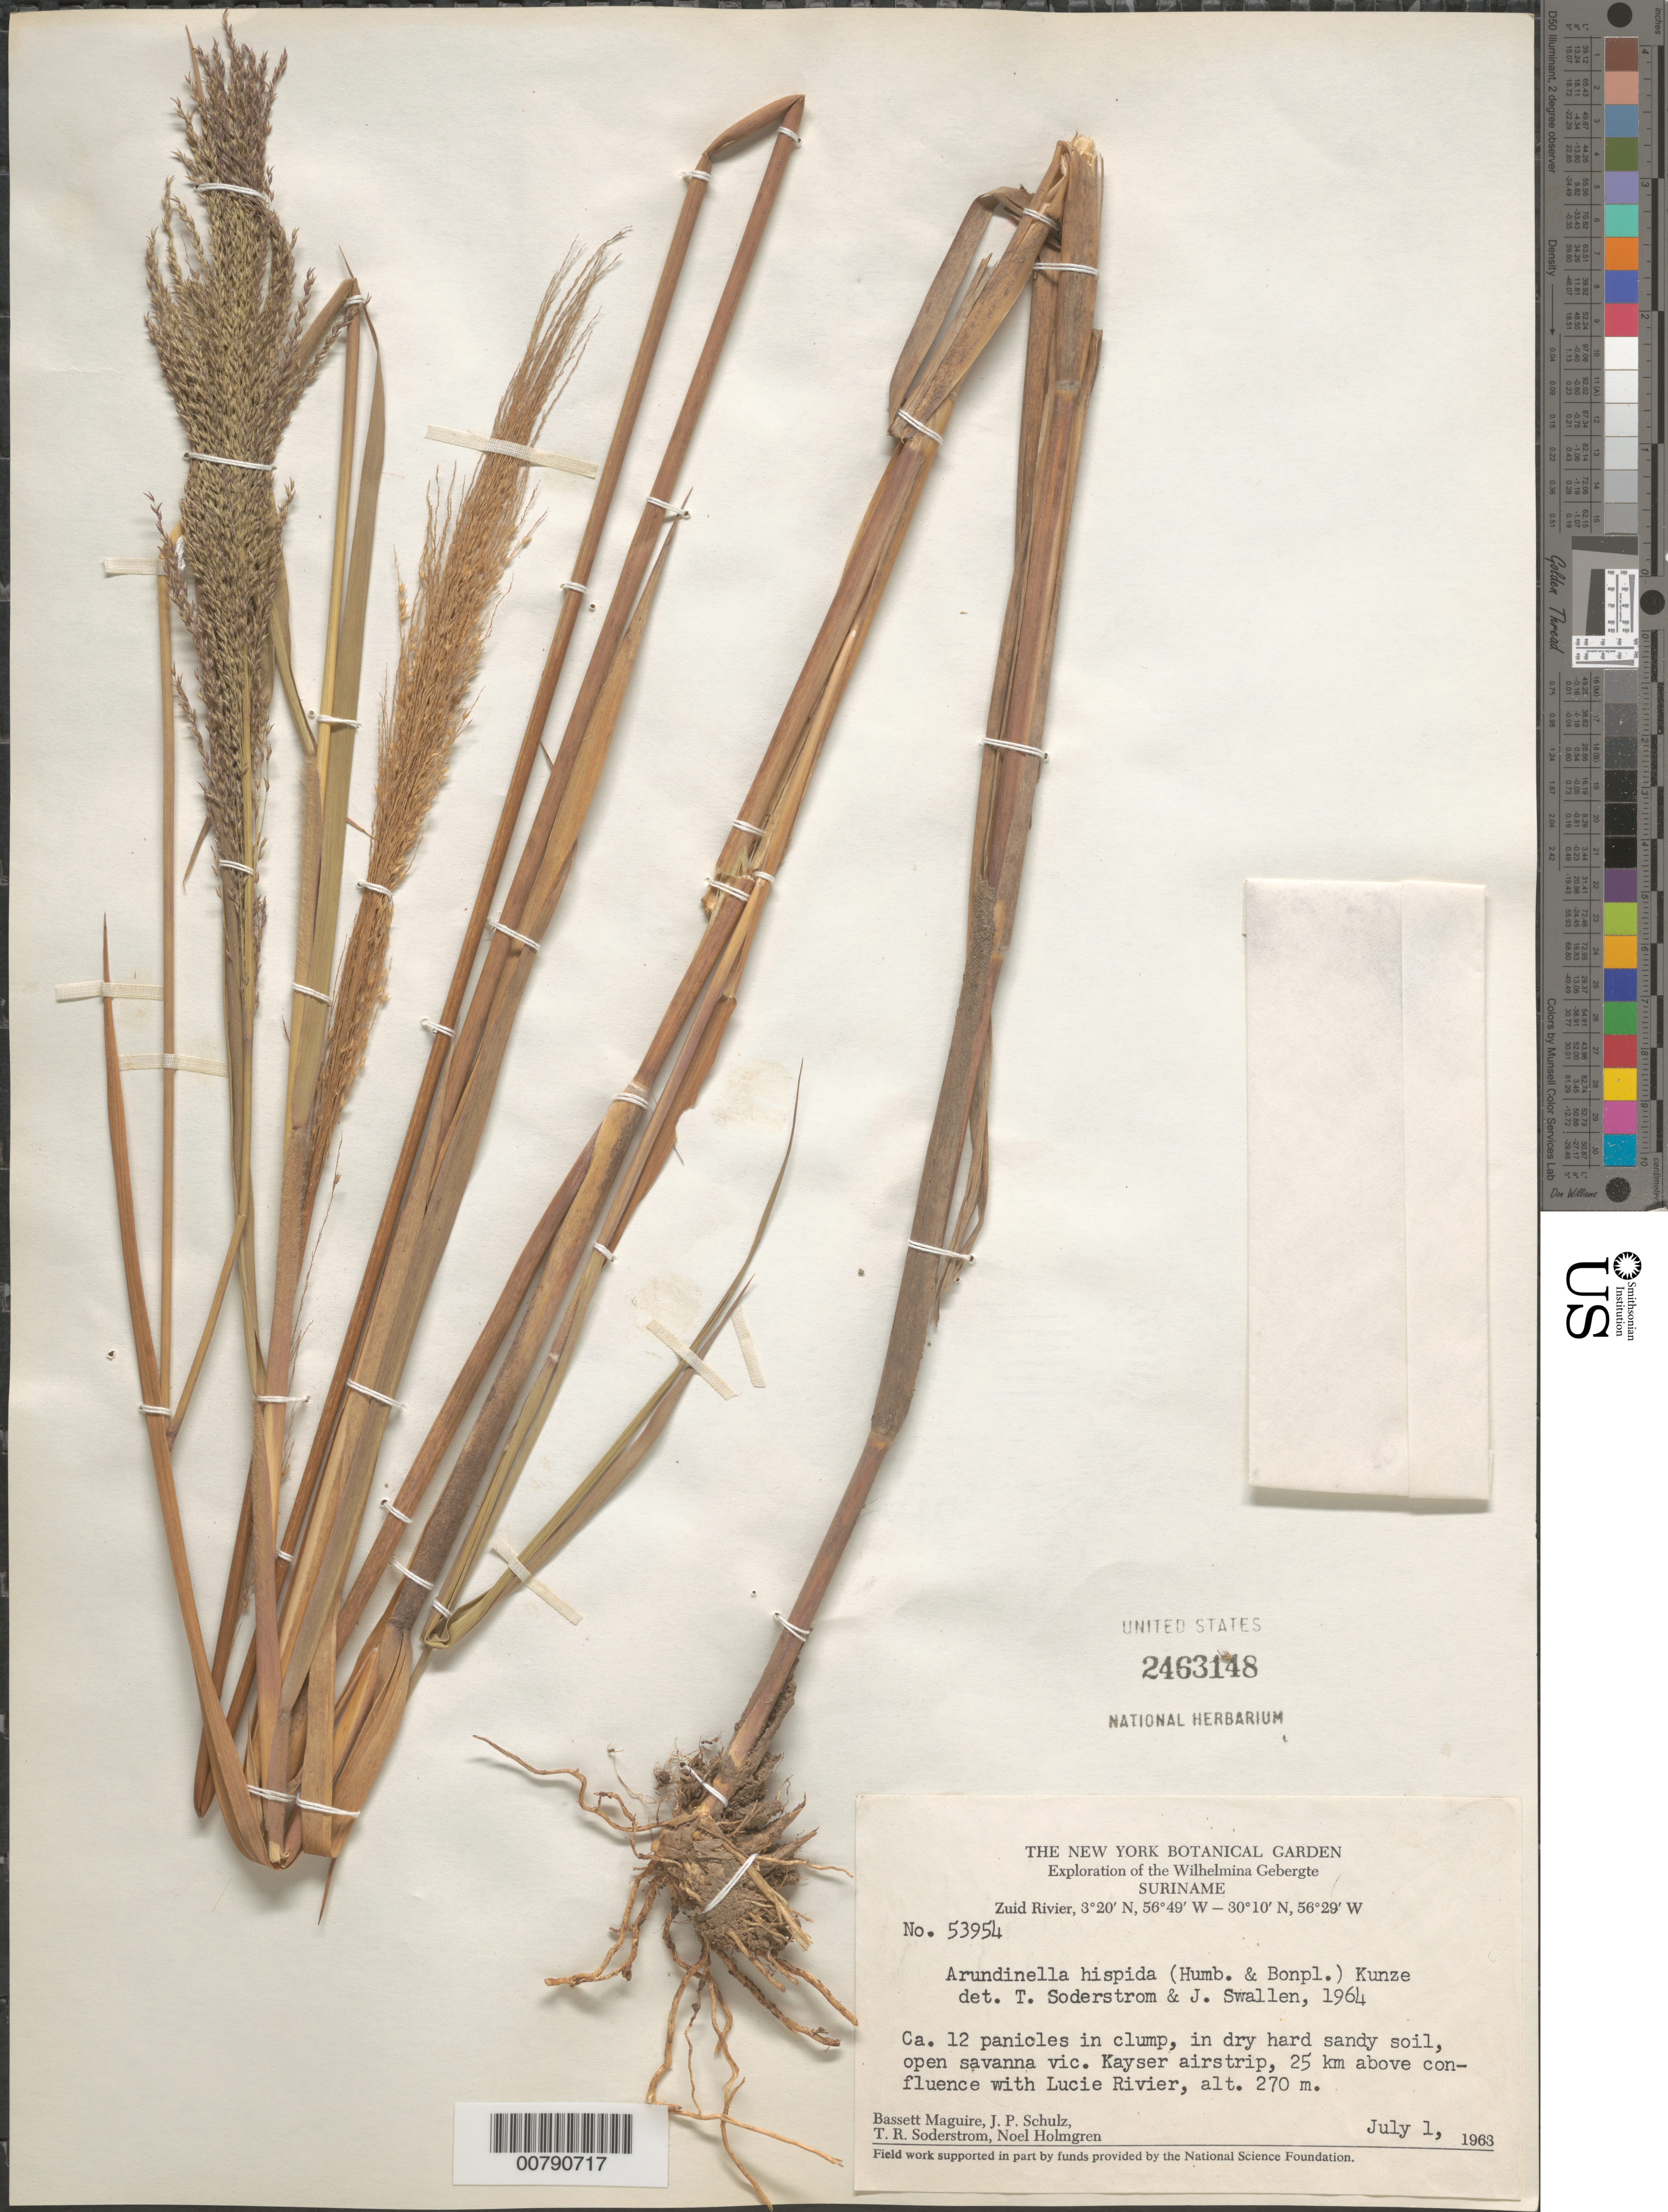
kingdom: Plantae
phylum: Tracheophyta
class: Liliopsida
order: Poales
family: Poaceae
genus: Arundinella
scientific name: Arundinella hispida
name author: (Humb. & Bonpl. ex Willd.) Kuntze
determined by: Swallen, J. R.; Soderstrom, T. R.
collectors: B. Maguire, J. P. Schulz, T. R. Soderstrom & N. H. Holmgren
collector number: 53954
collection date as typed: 1-Jul-63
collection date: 1963-07-01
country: Suriname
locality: Kayser Airstrip, Zuid R., 45 km above confl. with Lucie R., Wilhelmina Gebergte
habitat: Open savanna, in dry hard sandy soil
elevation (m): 270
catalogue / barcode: US 2463148